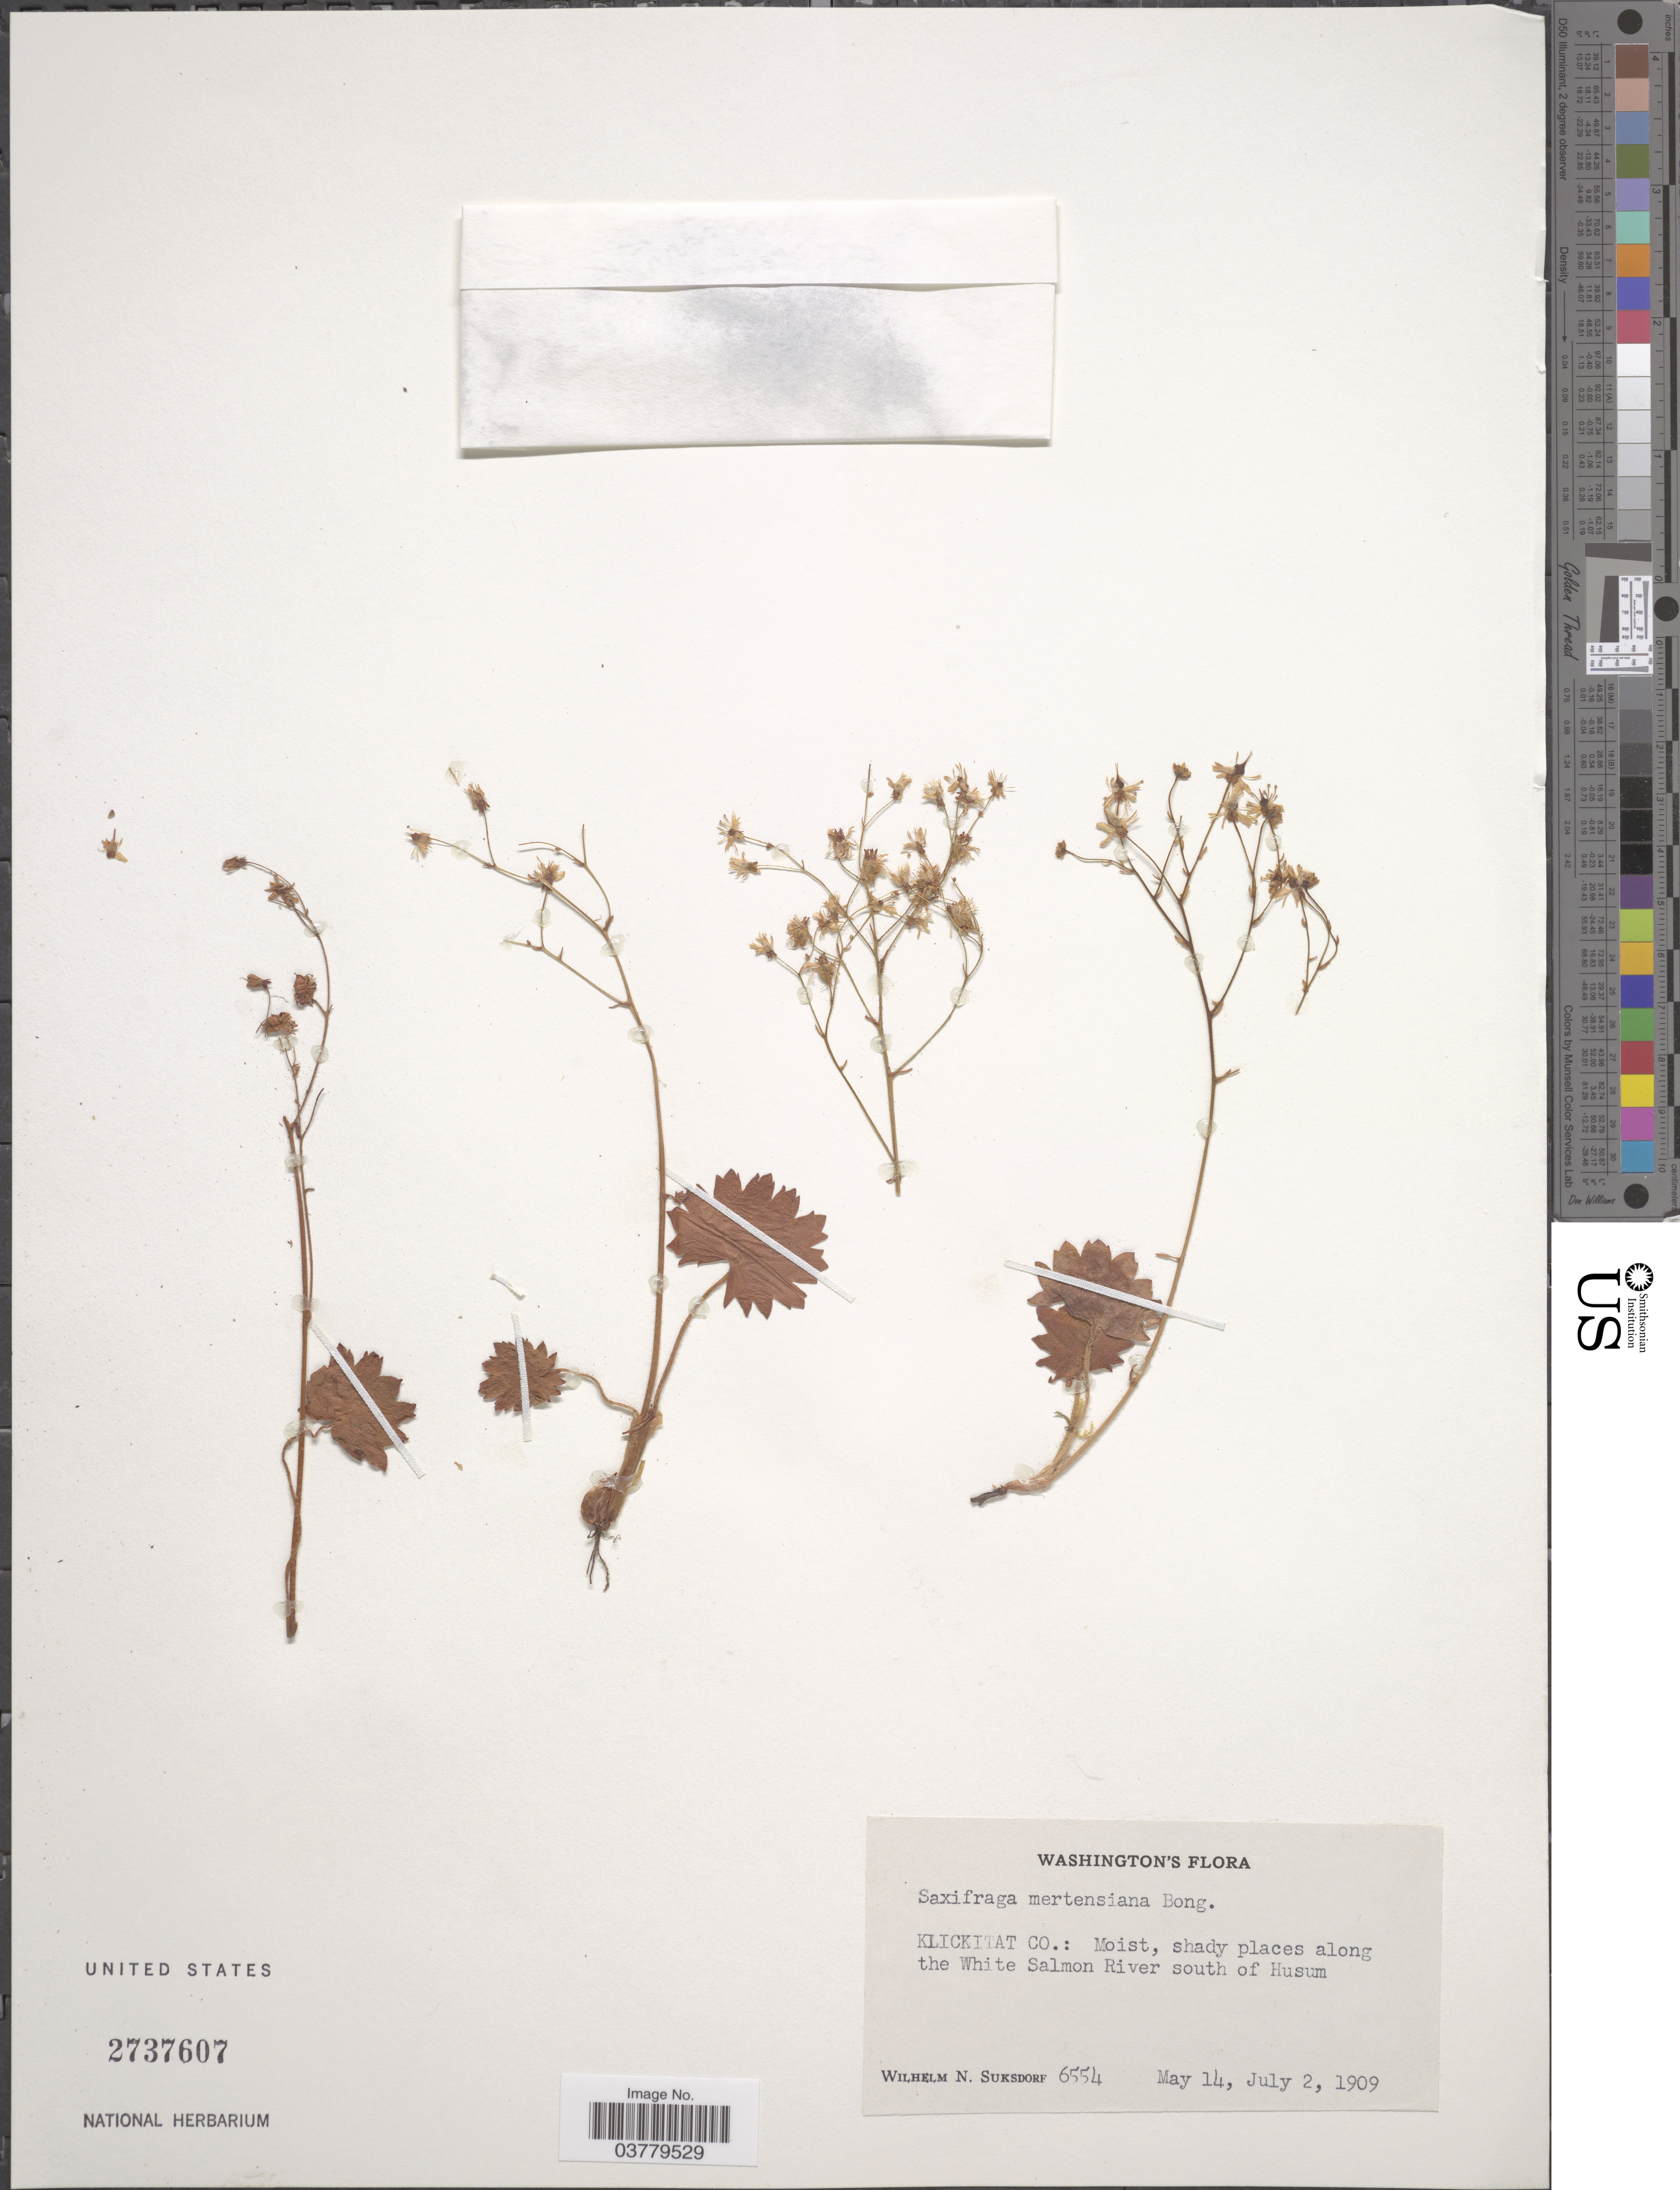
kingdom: Plantae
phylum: Tracheophyta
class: Magnoliopsida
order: Saxifragales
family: Saxifragaceae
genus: Saxifraga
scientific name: Saxifraga mertensiana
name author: Bong.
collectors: W. N. Suksdorf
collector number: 6554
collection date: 1909-05-14/1909-07-02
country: United States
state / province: Washington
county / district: Klickitat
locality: Klickitat Co.: Along the White Salmon River south of Husum.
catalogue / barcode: US 2737607